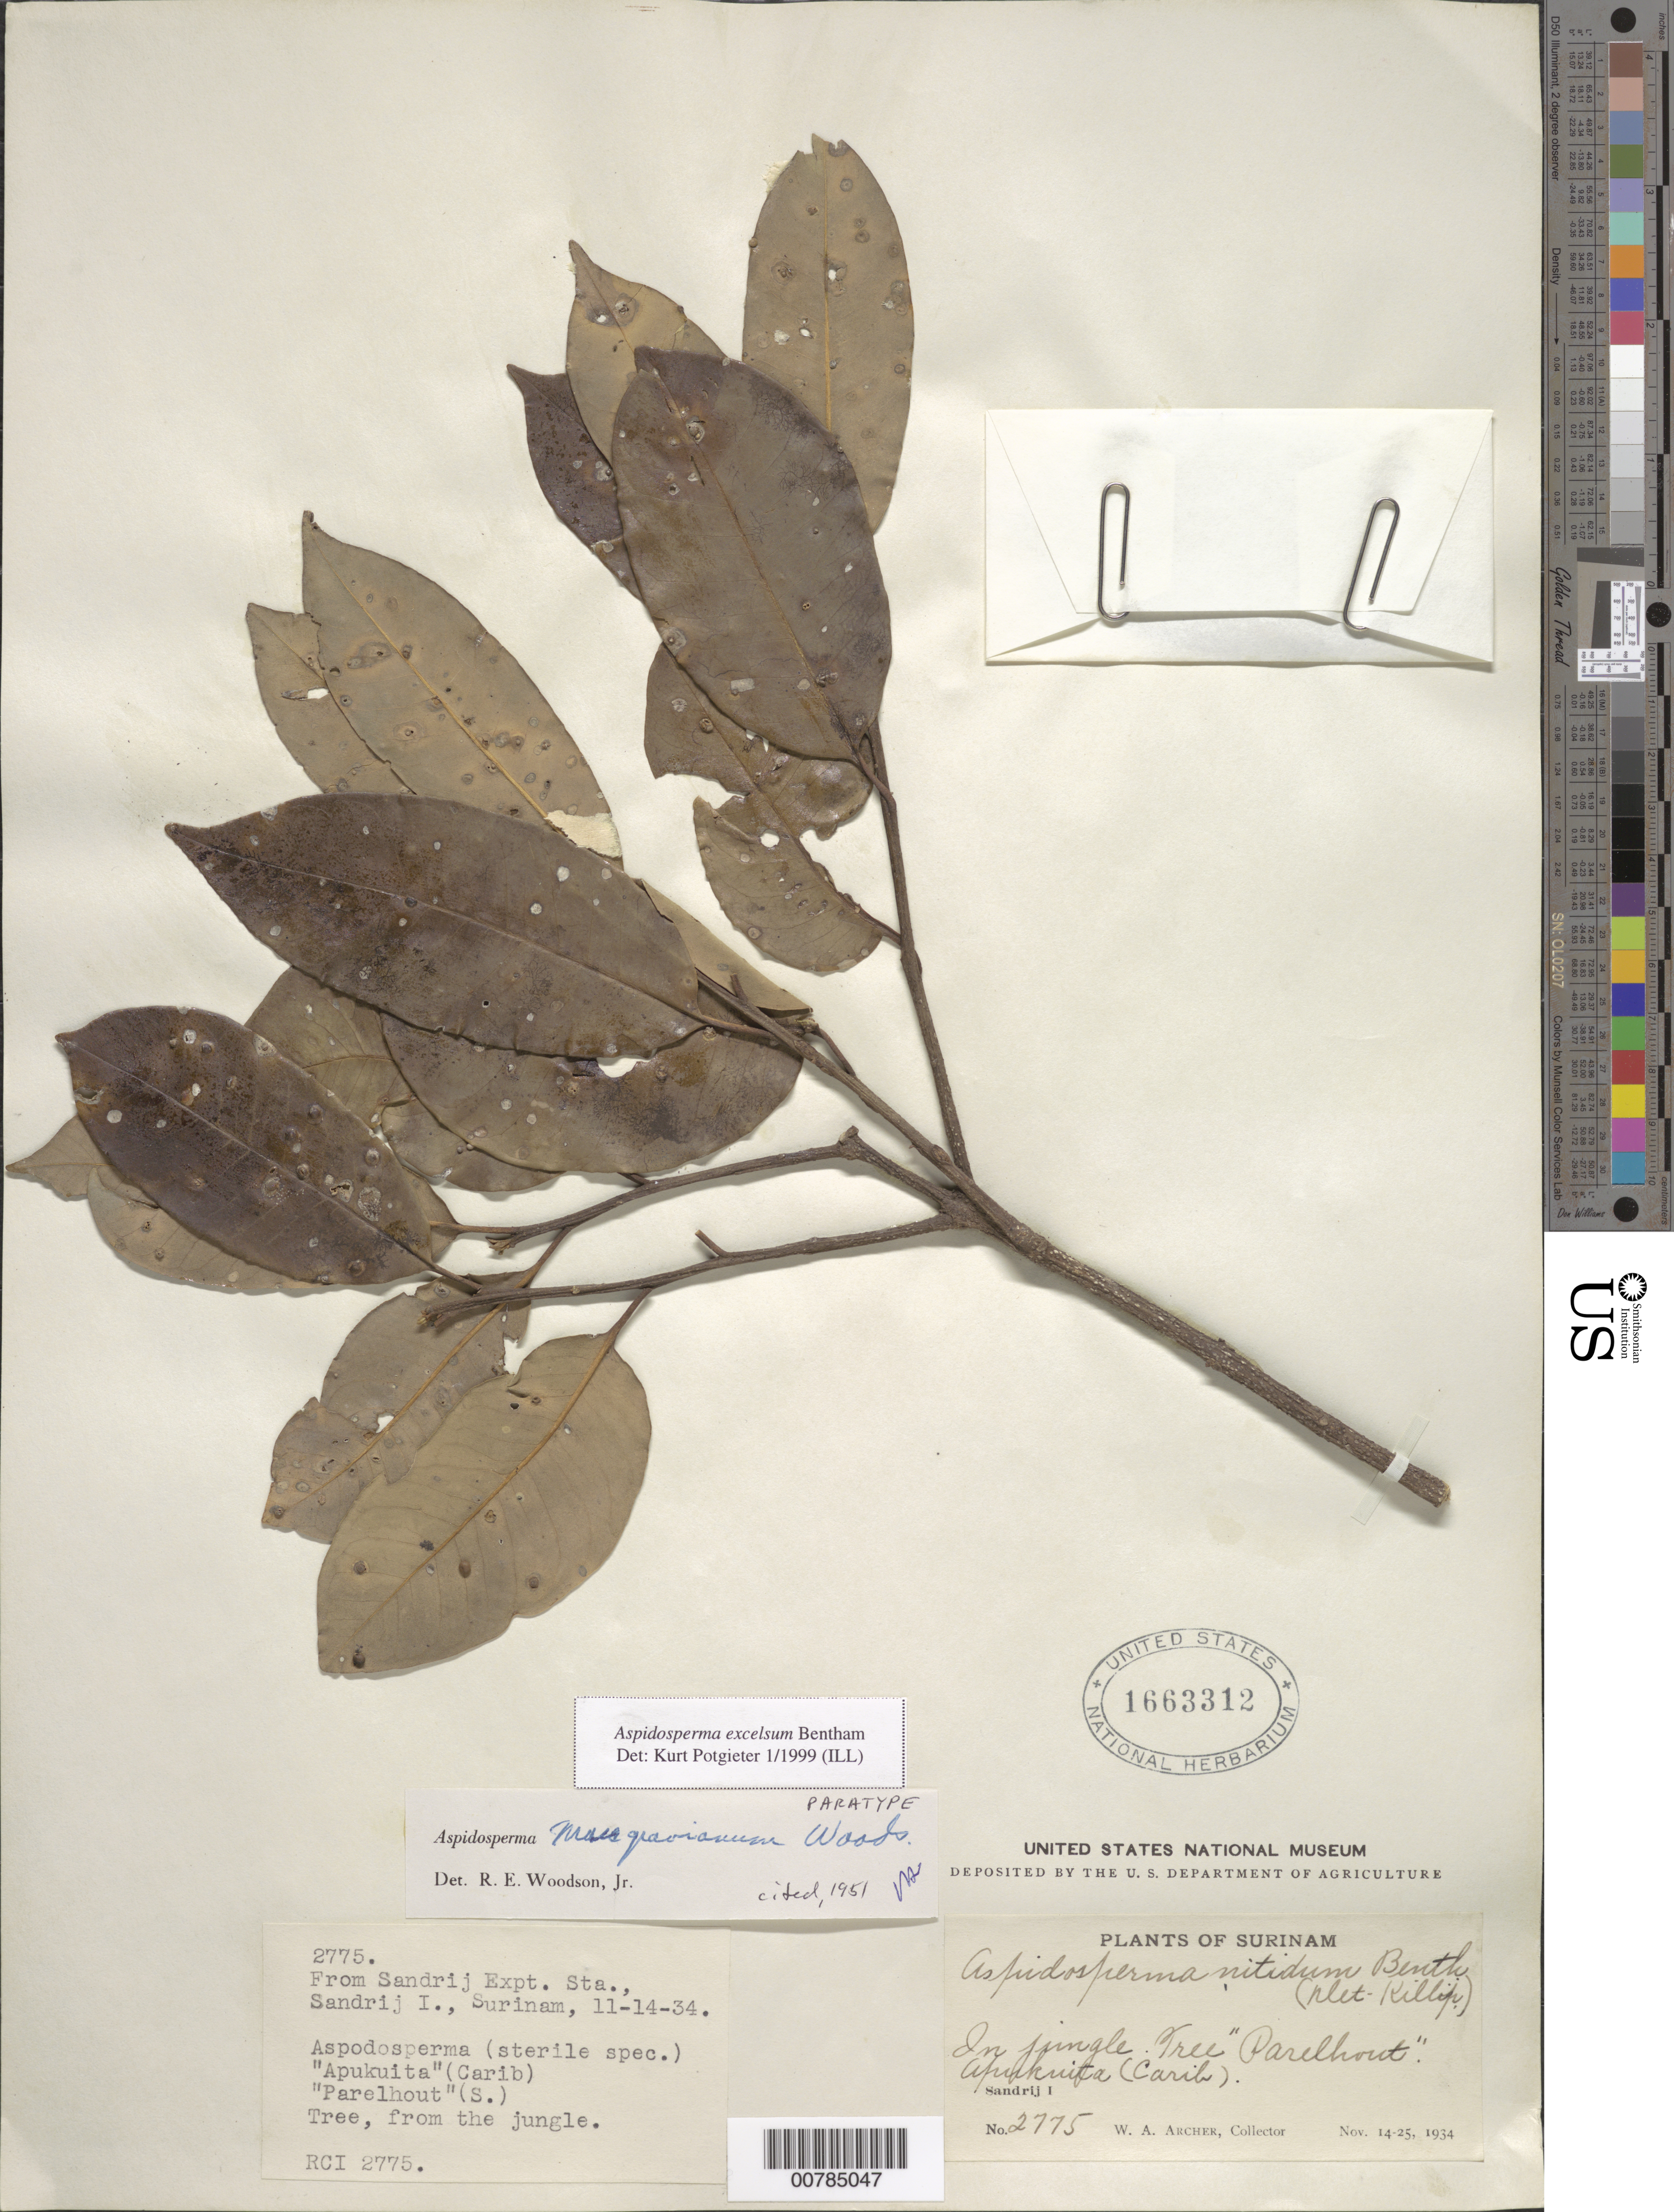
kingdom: Plantae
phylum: Tracheophyta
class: Magnoliopsida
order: Gentianales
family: Apocynaceae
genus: Aspidosperma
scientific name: Aspidosperma excelsum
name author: Benth.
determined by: Potgieter, K.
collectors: W. A. Archer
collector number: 2775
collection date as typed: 14-Nov-34 to 25-Nov-34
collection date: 1934-11-14/1934-11-25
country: Suriname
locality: Zanedrij I, Expt. Sta.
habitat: Jungle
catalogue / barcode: US 1663312